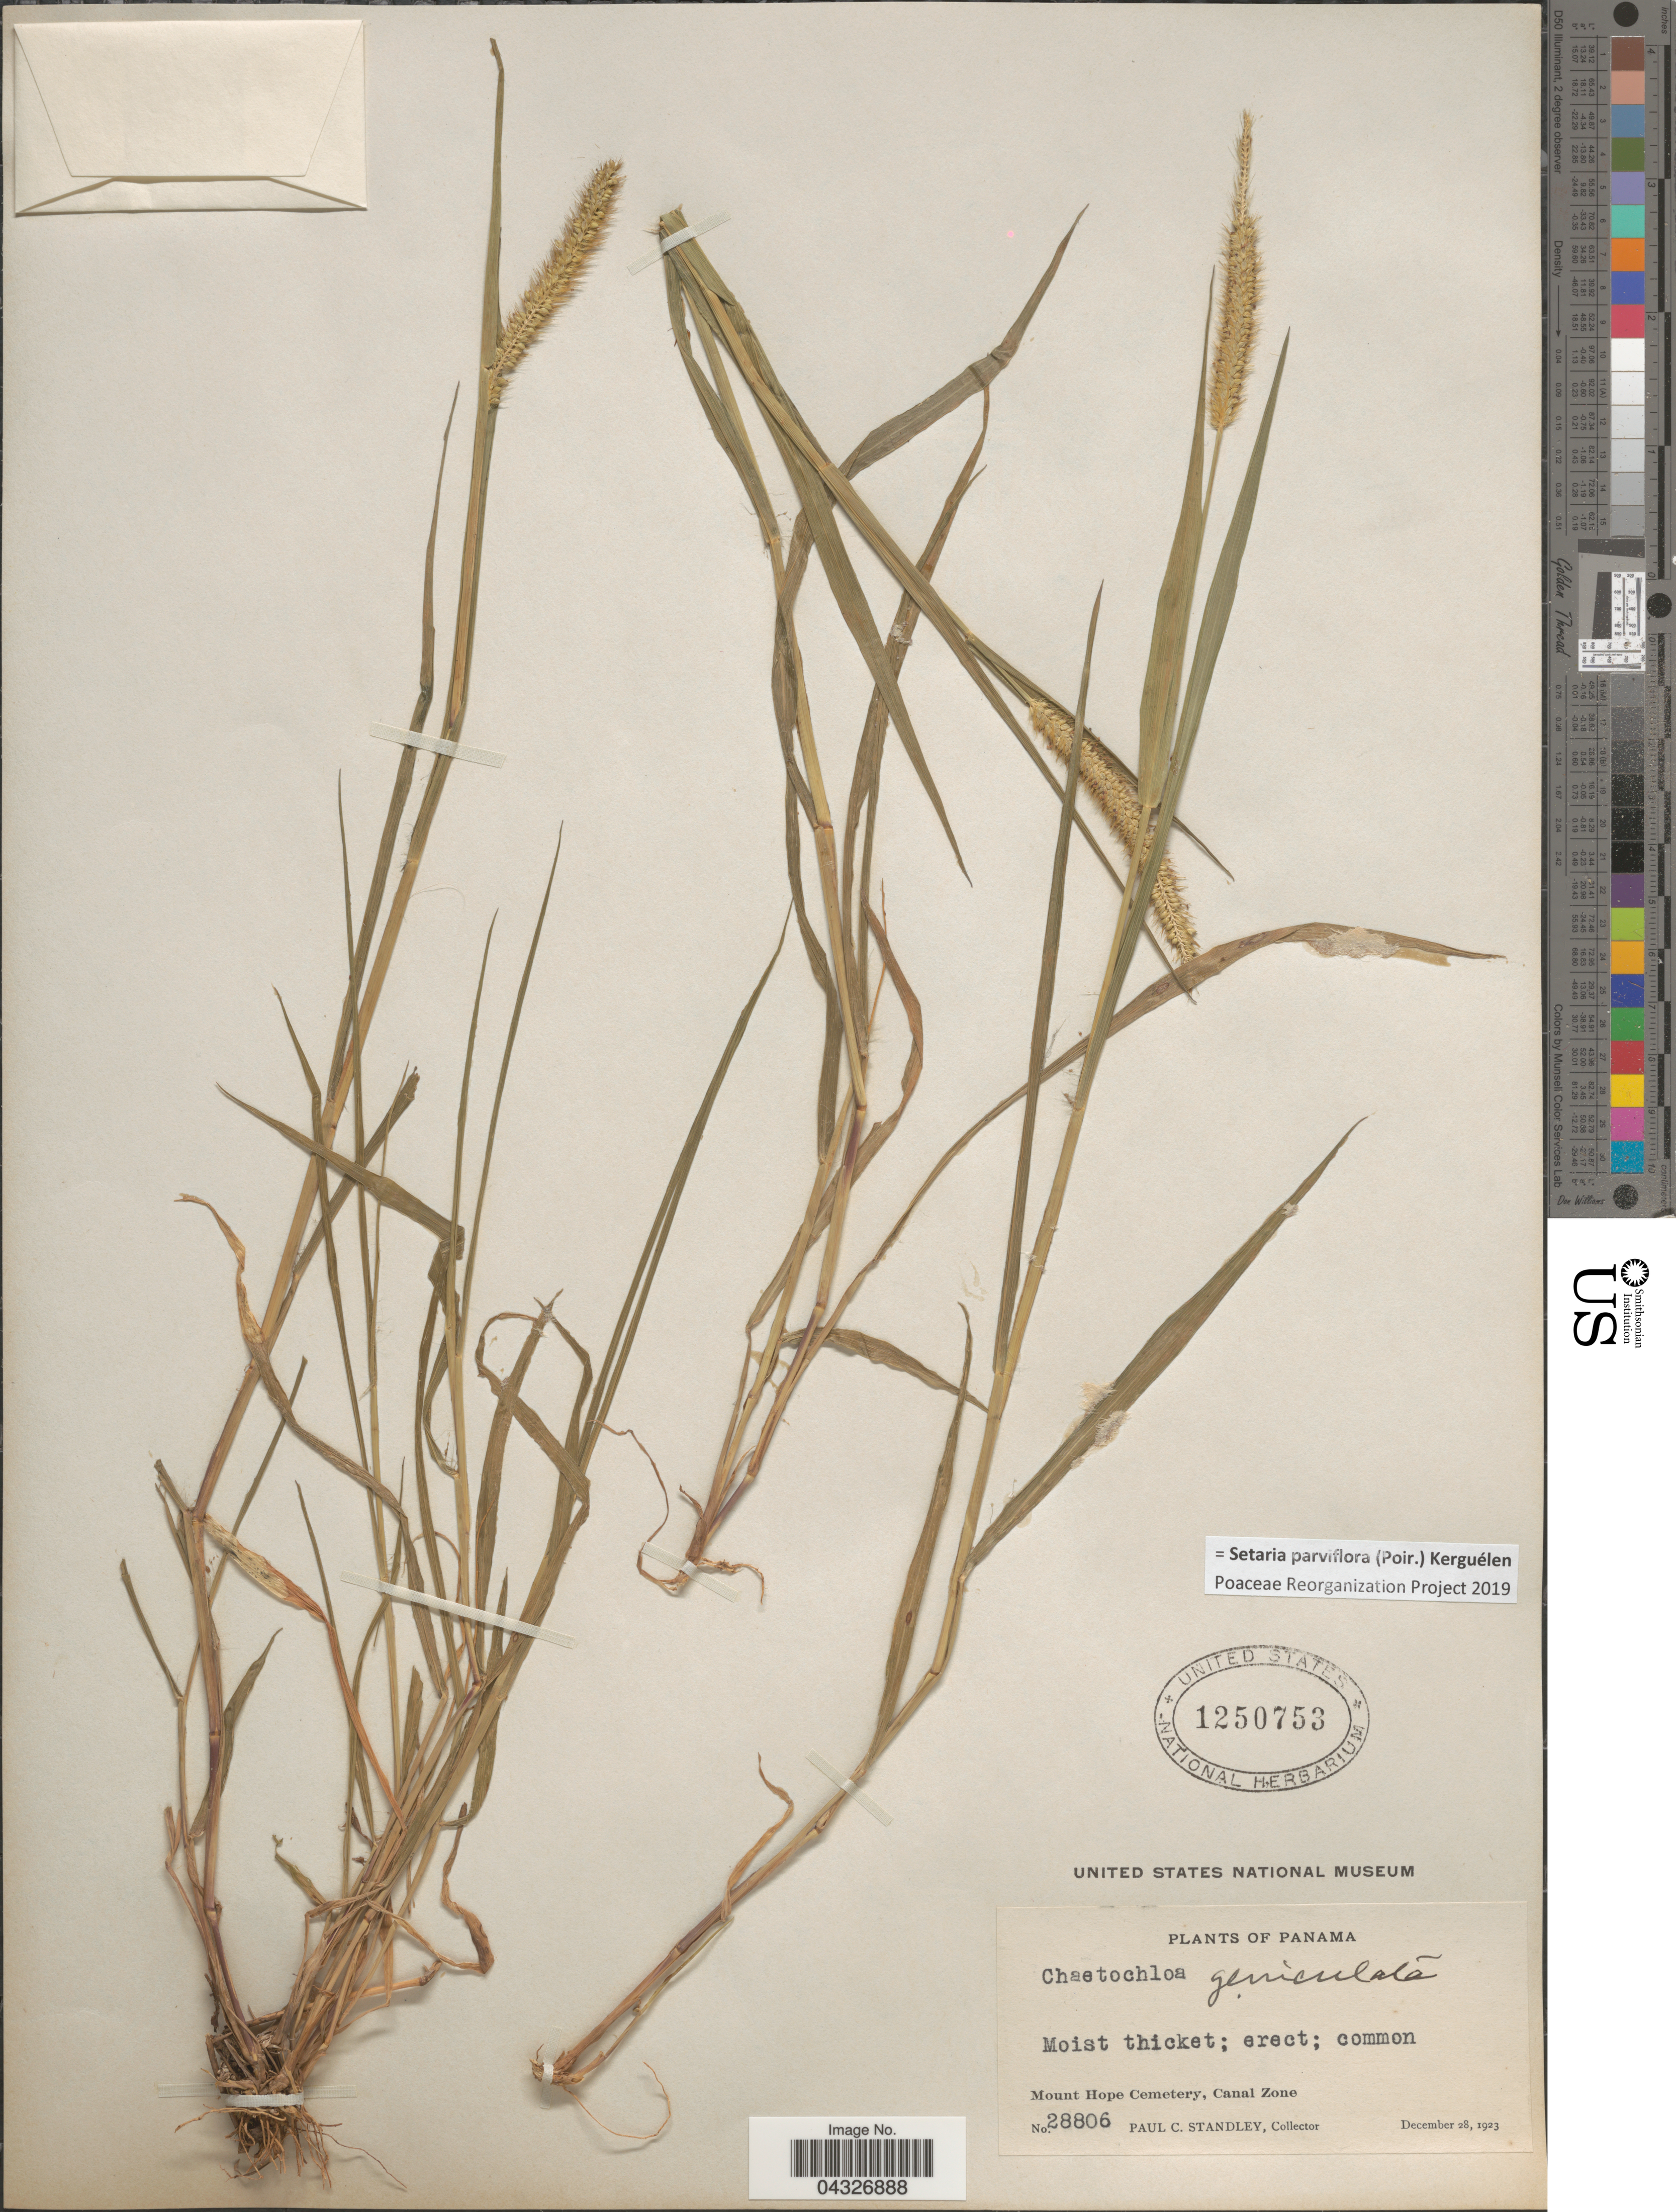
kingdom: Plantae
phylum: Tracheophyta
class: Liliopsida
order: Poales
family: Poaceae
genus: Setaria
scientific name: Setaria parviflora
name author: (Poir.) Kerguélen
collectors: P. C. Standley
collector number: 28806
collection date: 1923-12-28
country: Panama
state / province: Colón / Panamá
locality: Mount Hope Cemetery, Canal Zone.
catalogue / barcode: US 1250753